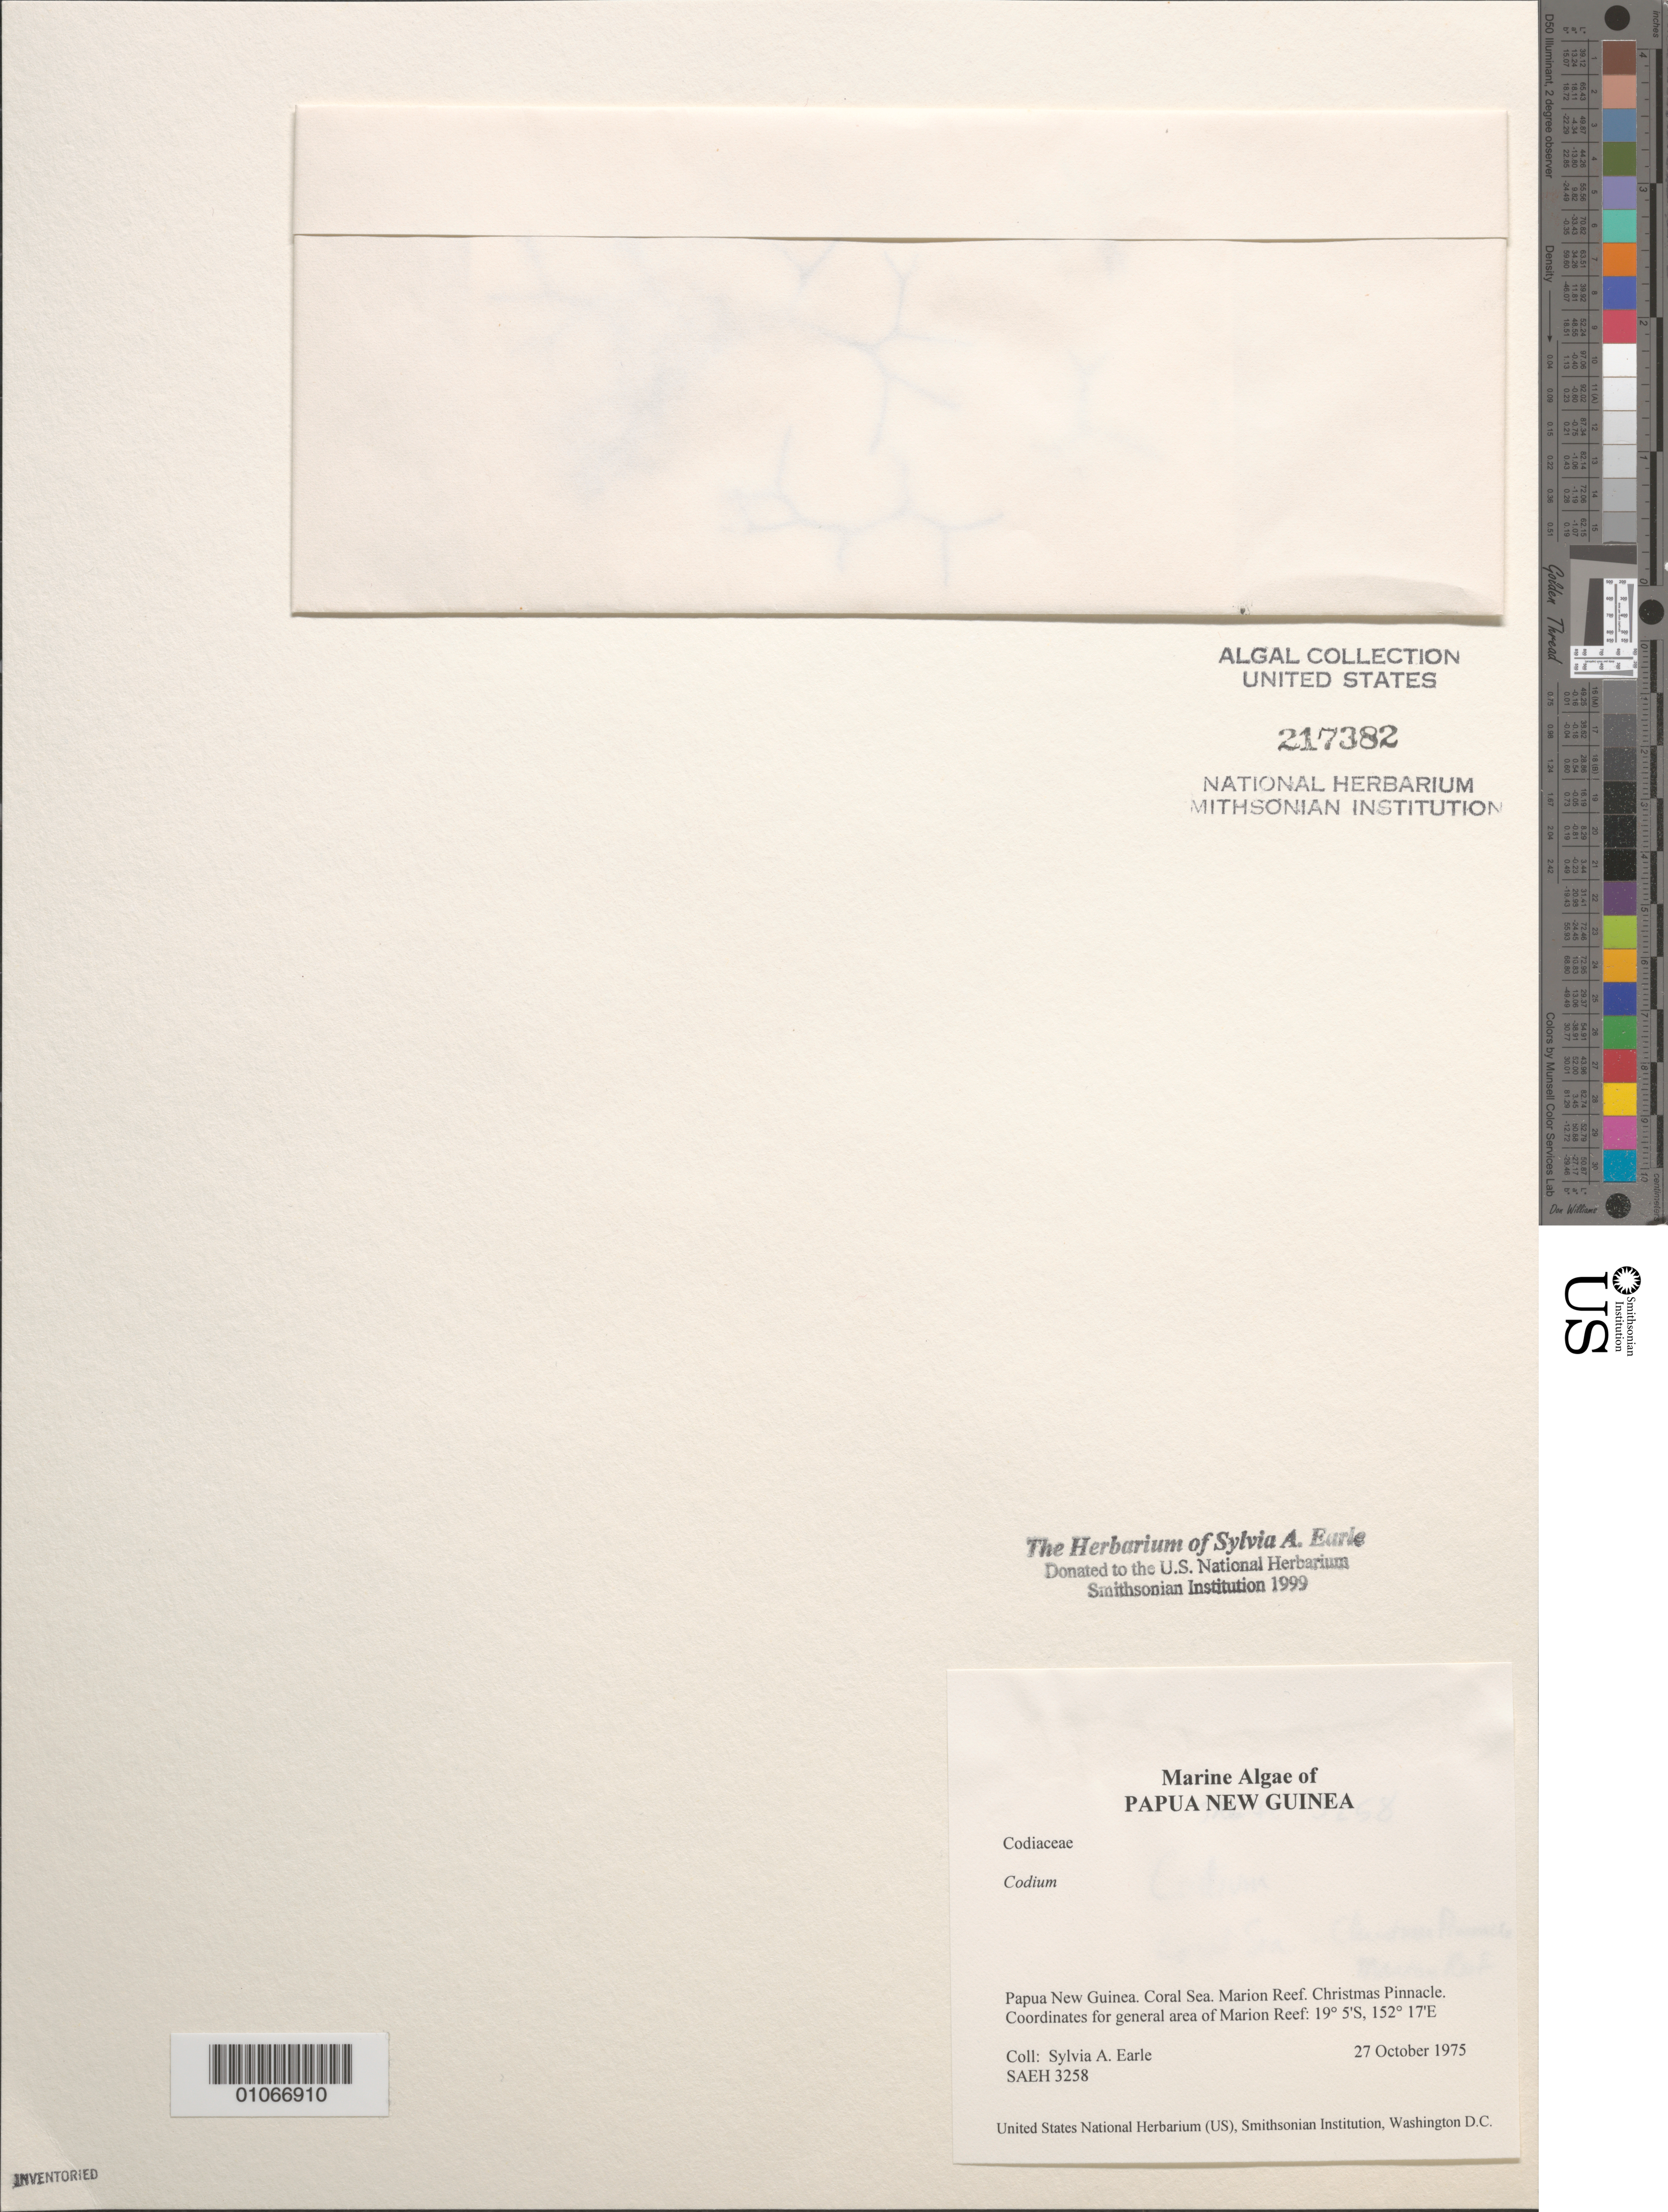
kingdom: Plantae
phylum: Chlorophyta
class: Ulvophyceae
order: Bryopsidales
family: Codiaceae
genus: Codium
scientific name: Codium sp.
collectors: S. A. Earle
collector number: SAEH 3258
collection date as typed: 27 Oct 1975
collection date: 1975-10-27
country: Australia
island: Marion Reef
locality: Coral Sea, Marion Reef, Christmas Pinnacle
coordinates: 19 5'S, 152 17'E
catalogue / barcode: US 217382